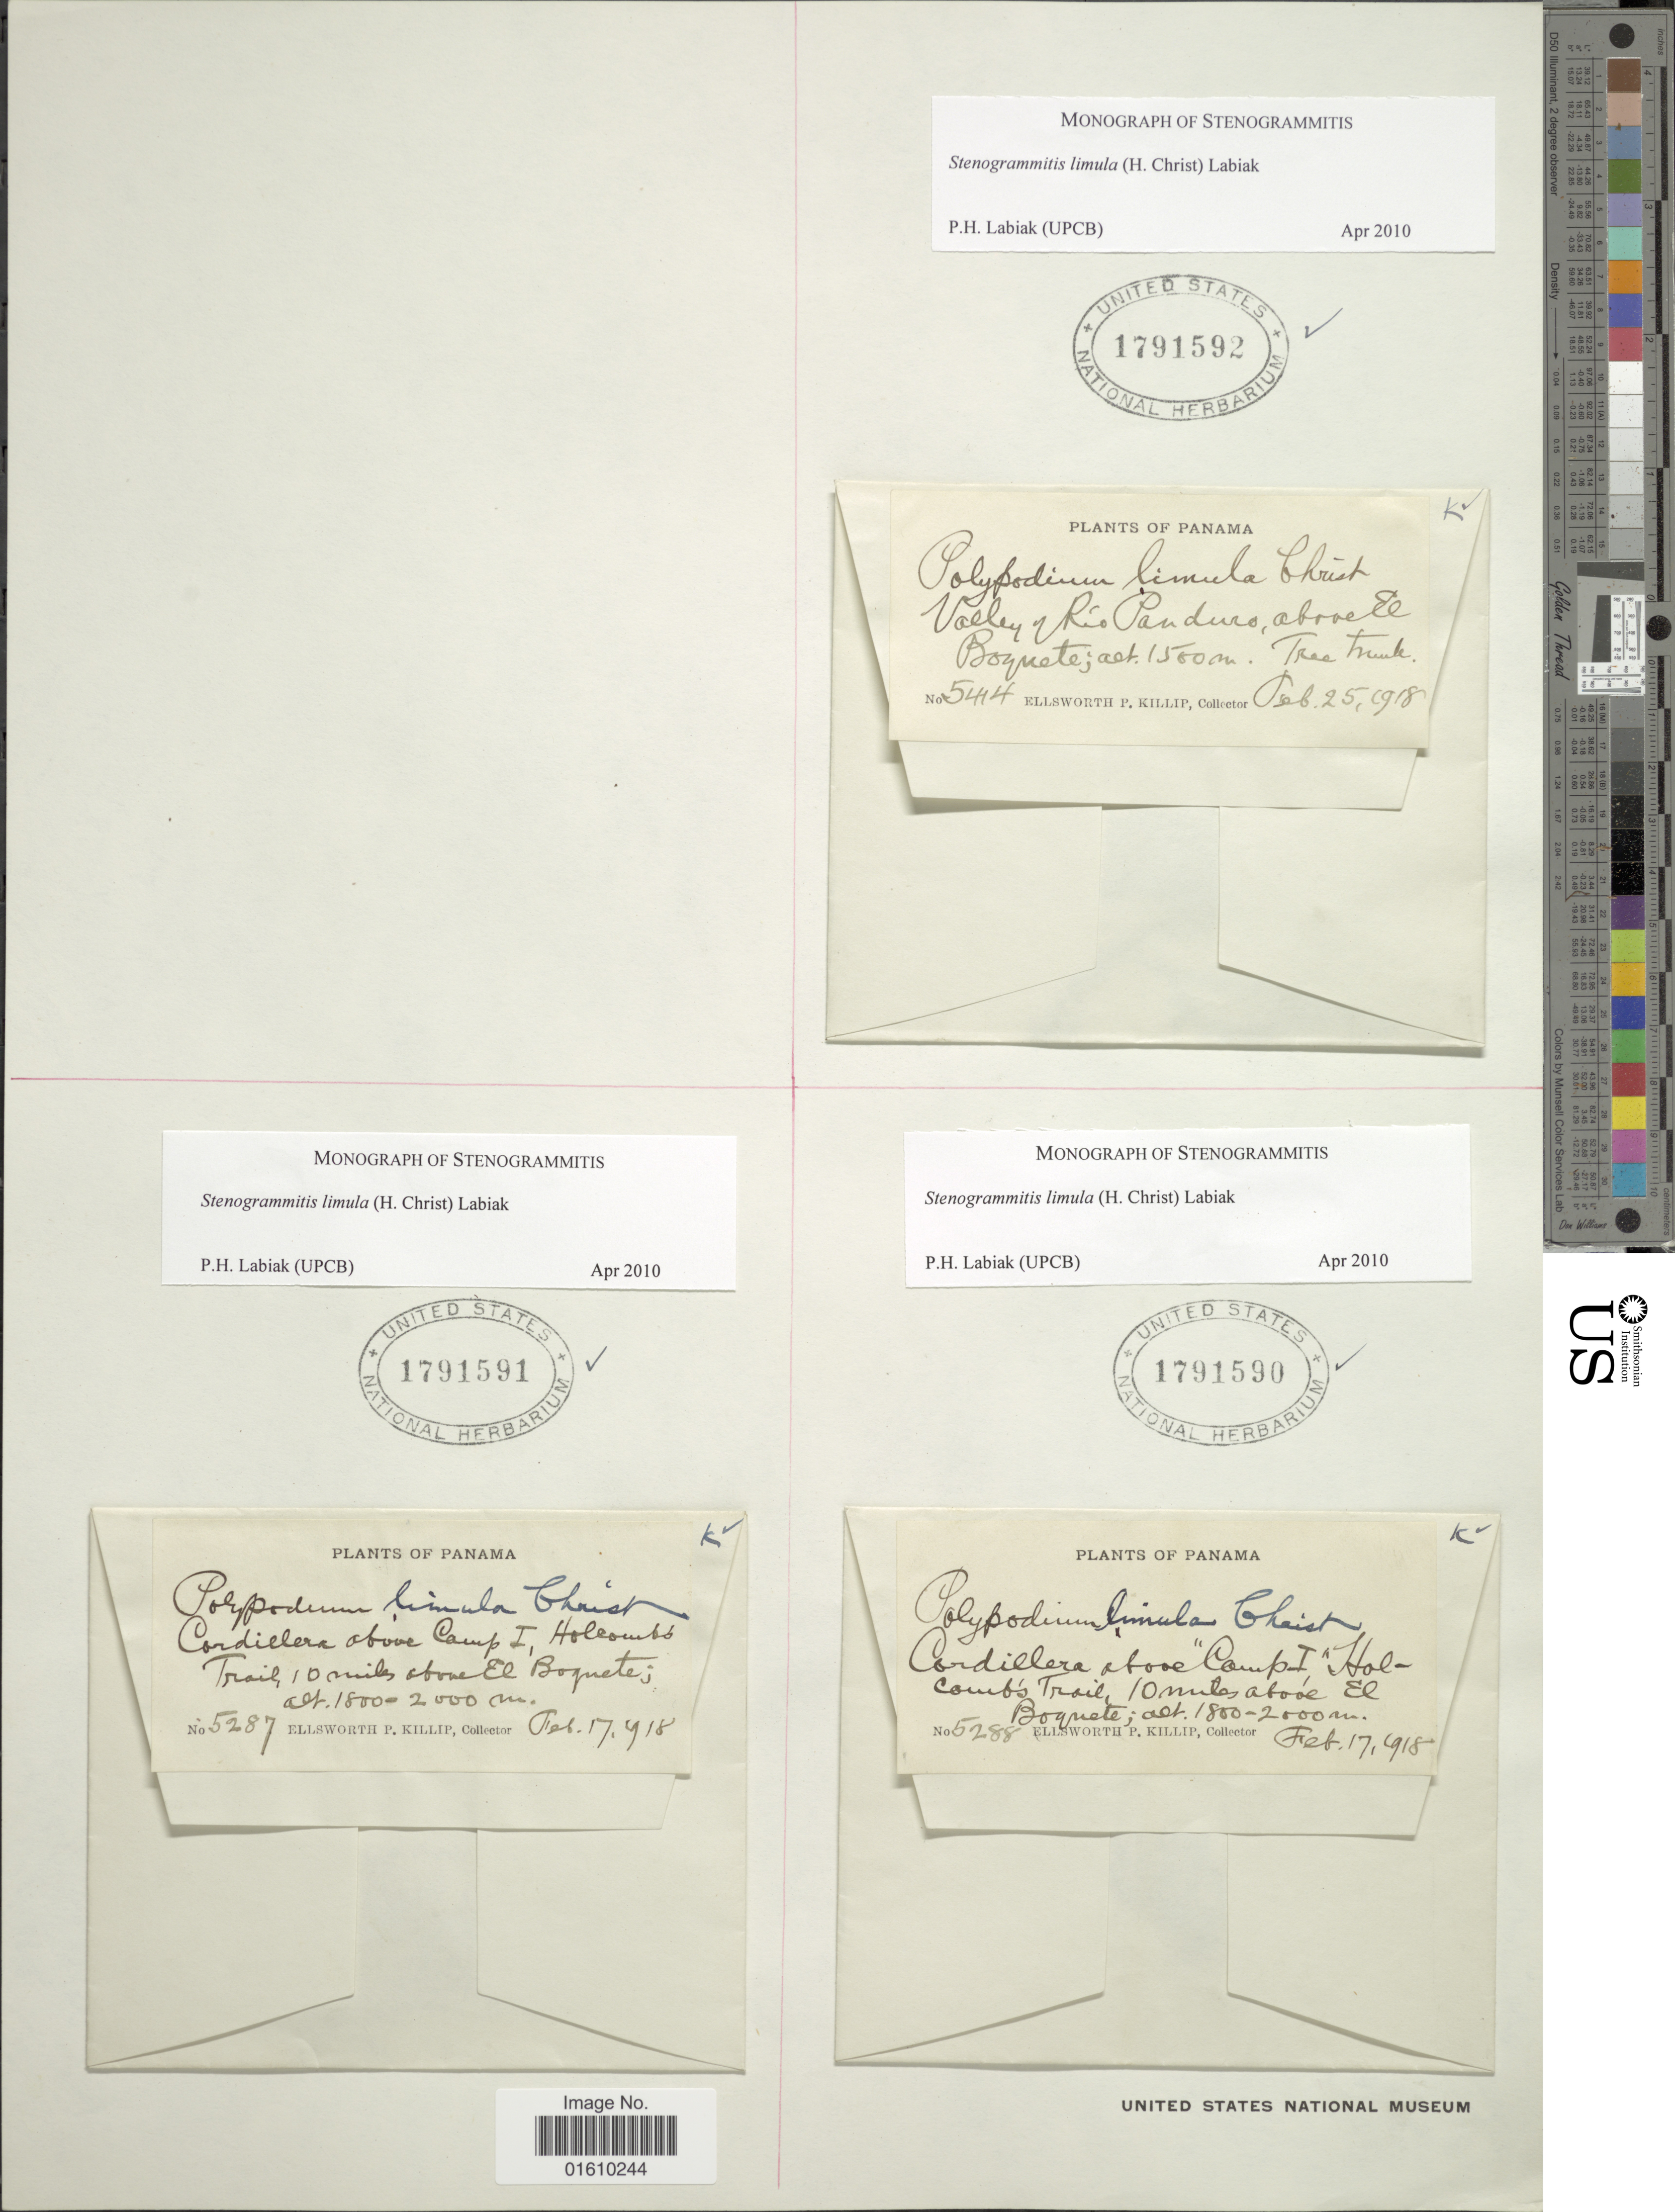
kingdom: Plantae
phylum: Tracheophyta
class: Polypodiopsida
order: Polypodiales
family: Polypodiaceae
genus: Stenogrammitis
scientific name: Stenogrammitis limula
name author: (Christ) Labiak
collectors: E. P. Killip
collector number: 5414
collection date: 1918-02-25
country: Panama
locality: Valley of Rio Panduro, above El Boquete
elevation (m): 1500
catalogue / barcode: US 1791592-3